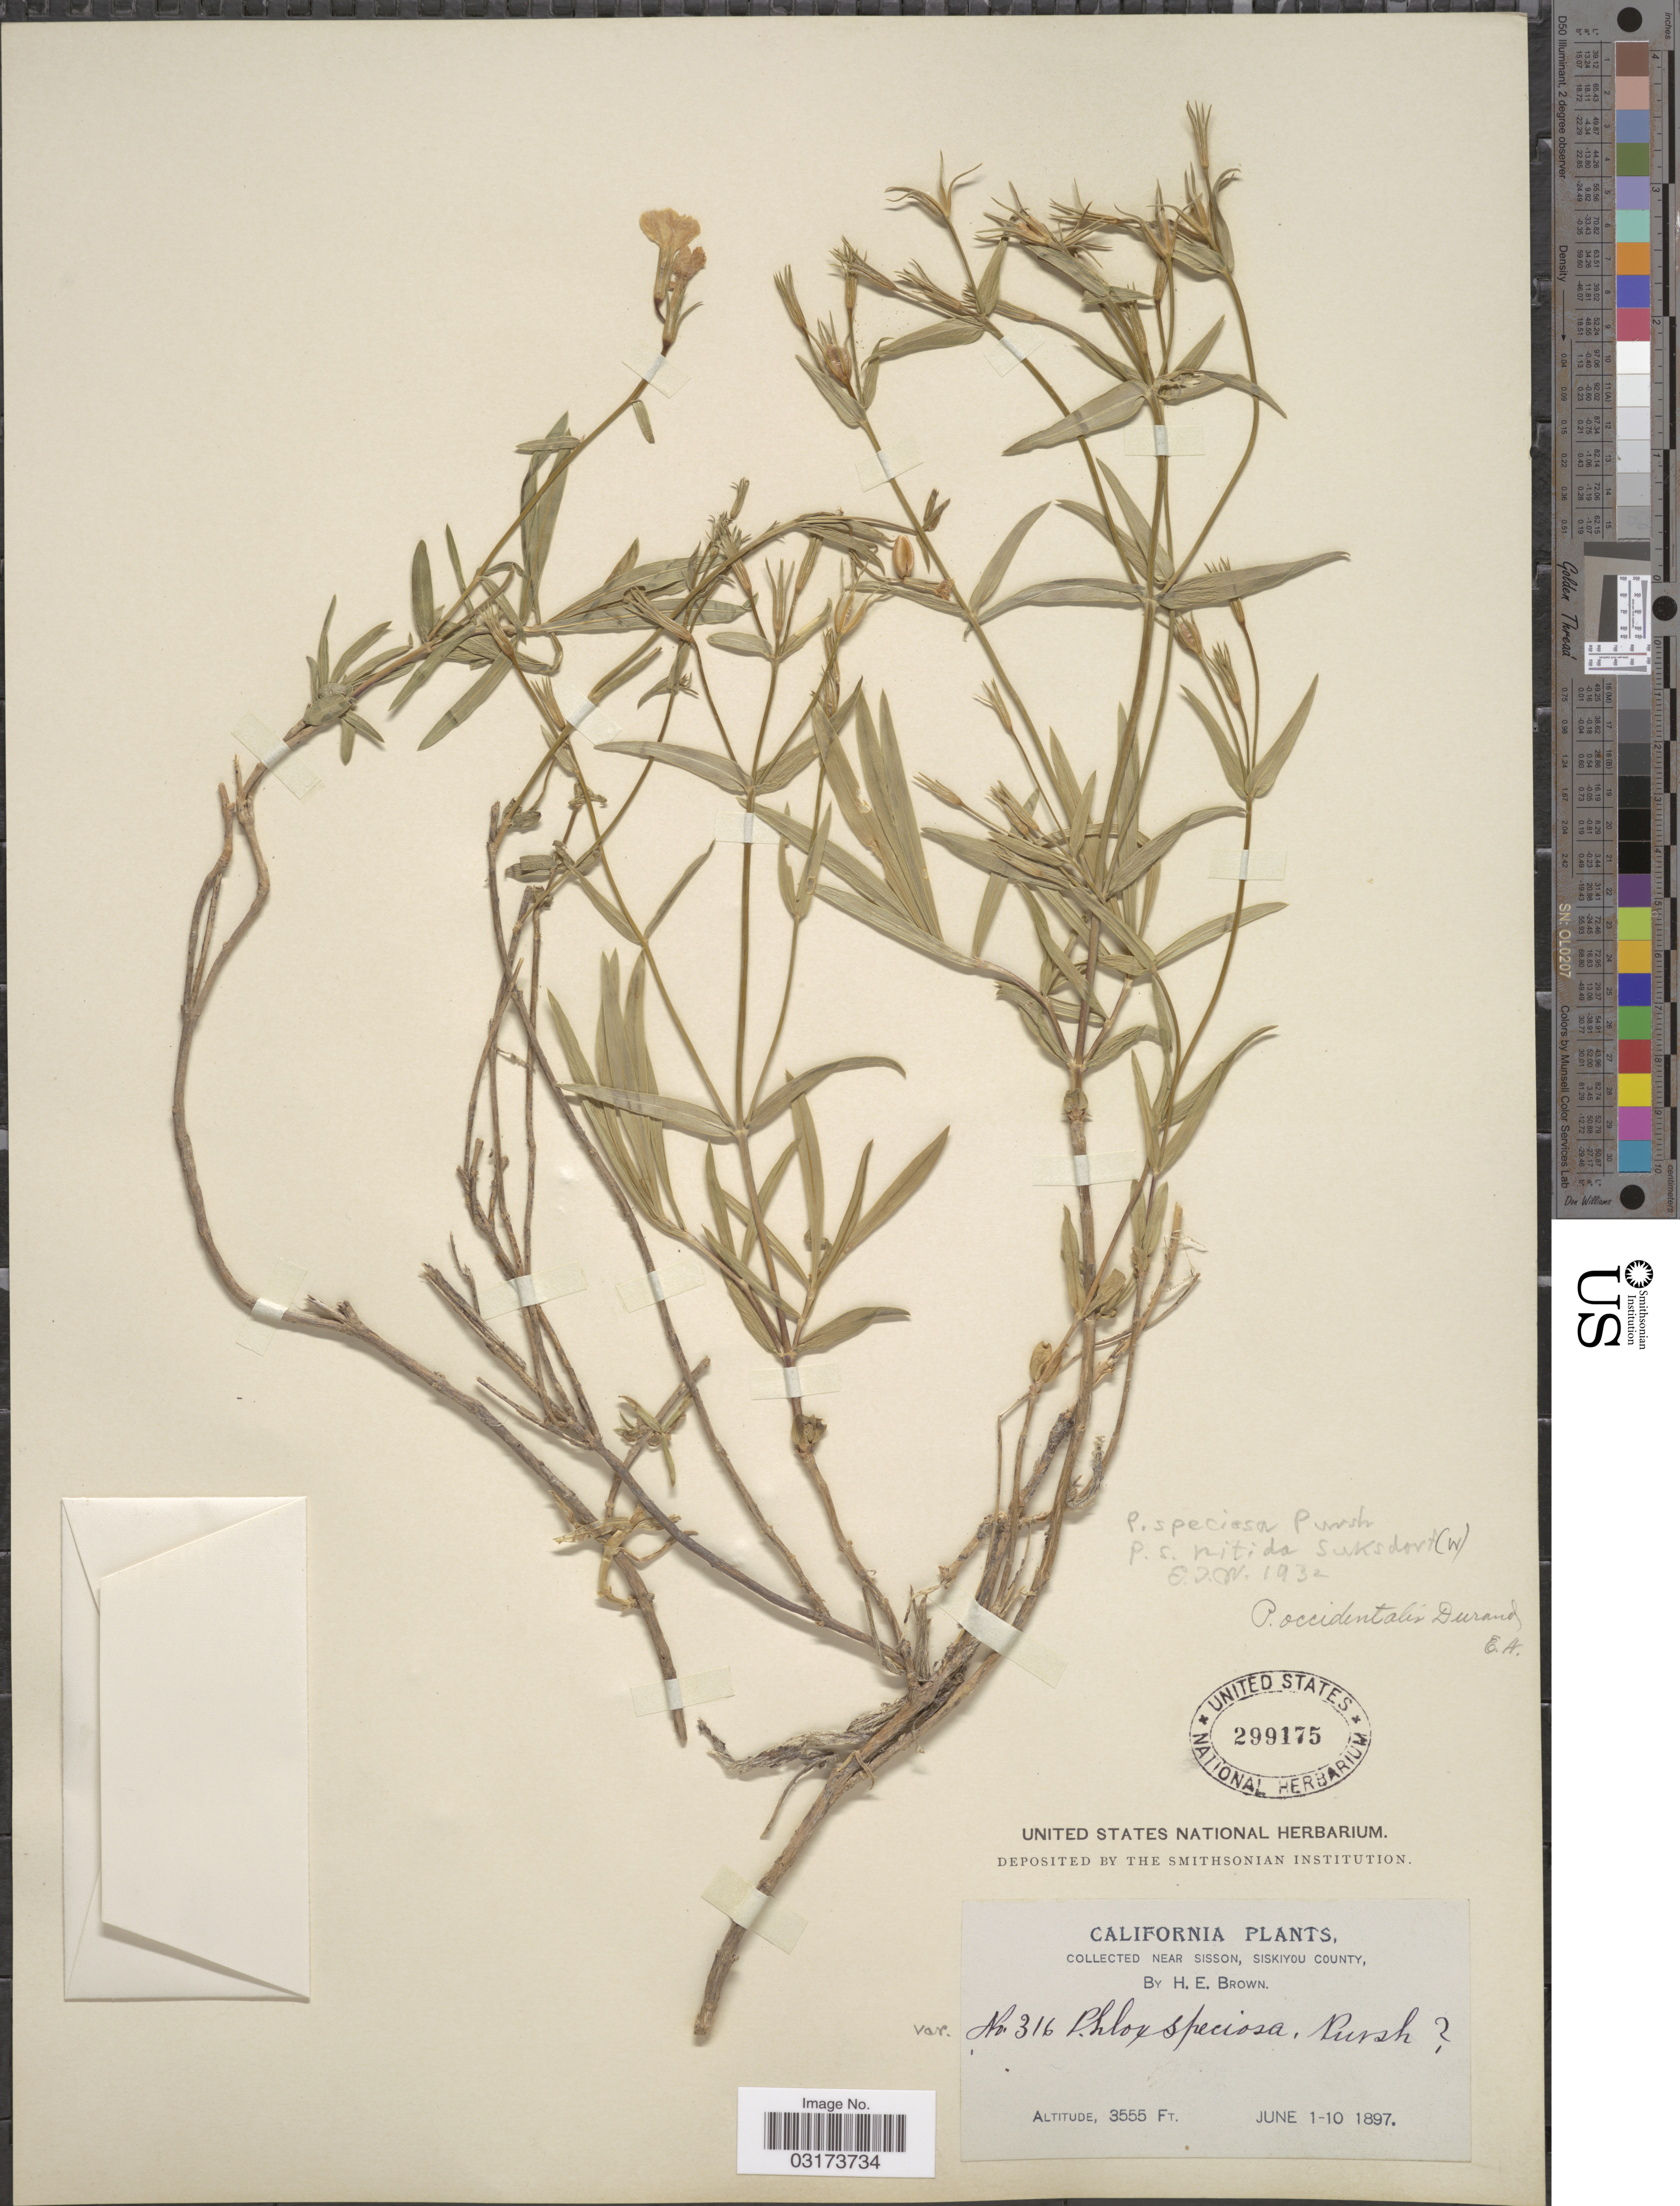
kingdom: Plantae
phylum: Tracheophyta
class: Magnoliopsida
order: Ericales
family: Polemoniaceae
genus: Phlox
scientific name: Phlox speciosa subsp. nitida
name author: (Suksd.) Wherry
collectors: H. E. Brown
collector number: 316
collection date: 1897-06-01/1897-06-10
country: United States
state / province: California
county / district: Siskiyou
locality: Near Sisson, Siskiyou County.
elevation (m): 1084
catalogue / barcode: US 299175